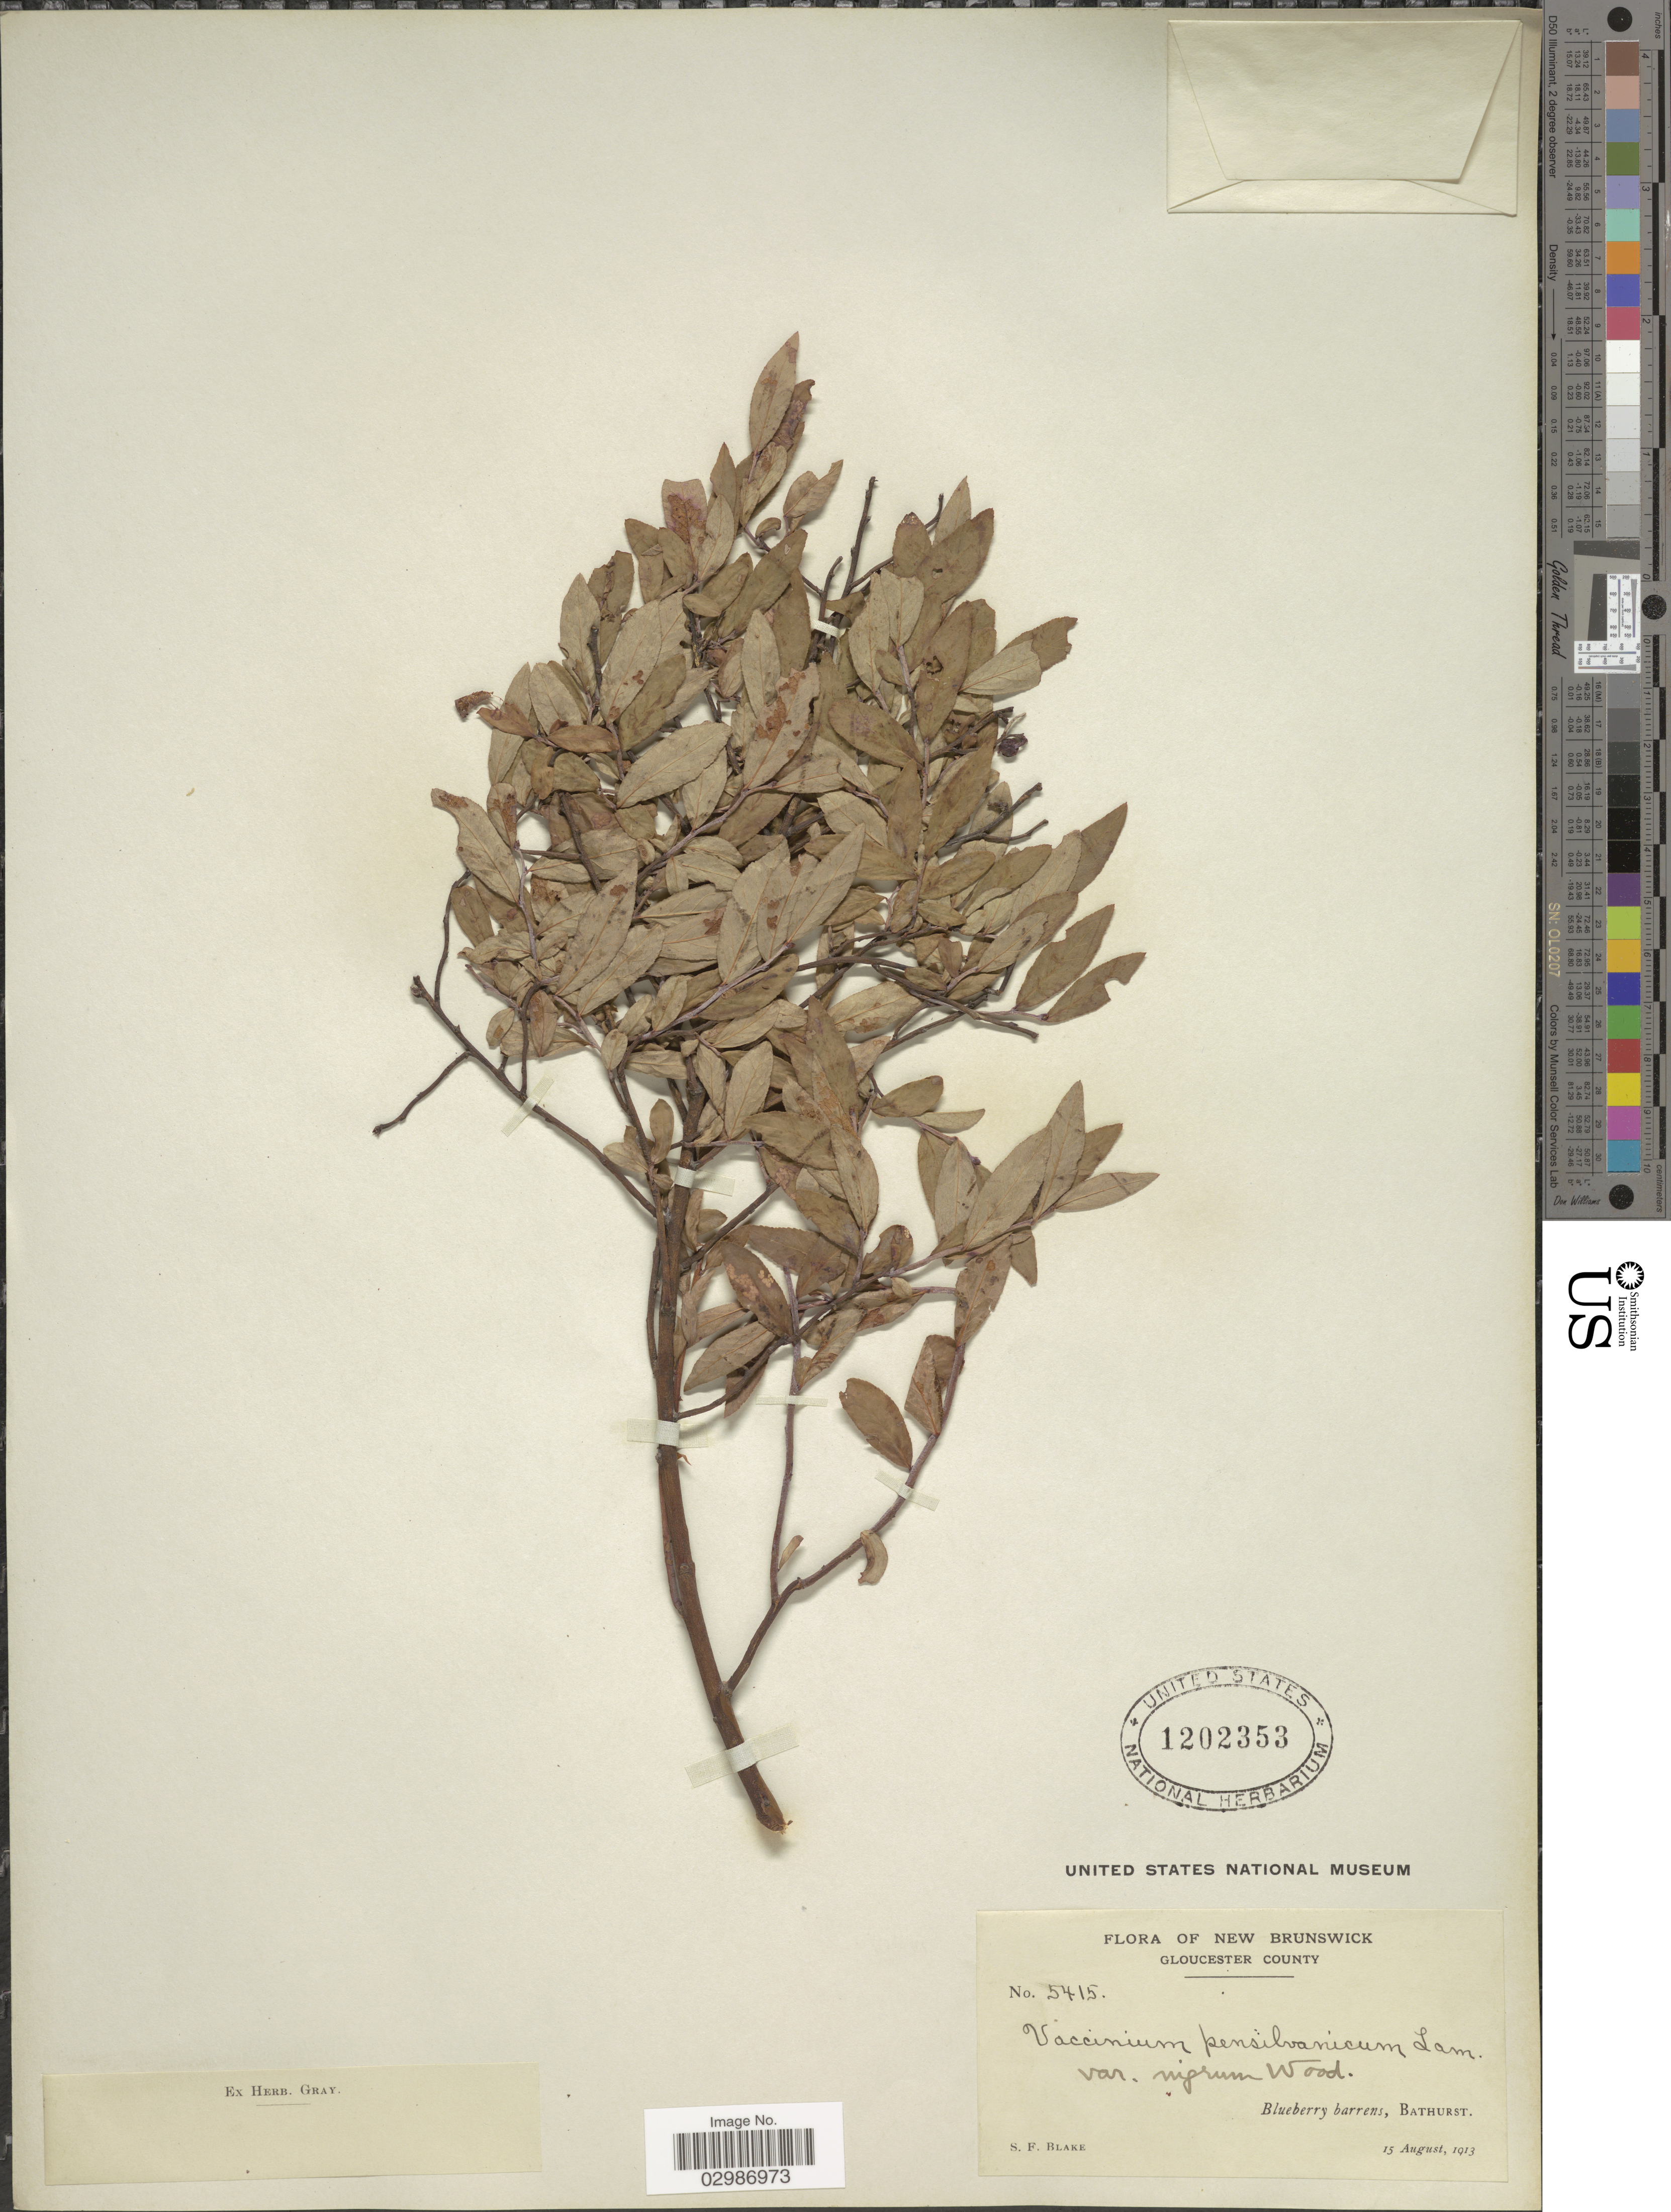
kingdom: Plantae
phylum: Tracheophyta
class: Magnoliopsida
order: Ericales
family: Ericaceae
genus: Vaccinium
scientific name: Vaccinium angustifolium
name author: Aiton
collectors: S. Blake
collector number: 5415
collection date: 1913-08-15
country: Canada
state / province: New Brunswick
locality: Gloucester County, Blueberry barrens, Bathurst.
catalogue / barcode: US 1202353